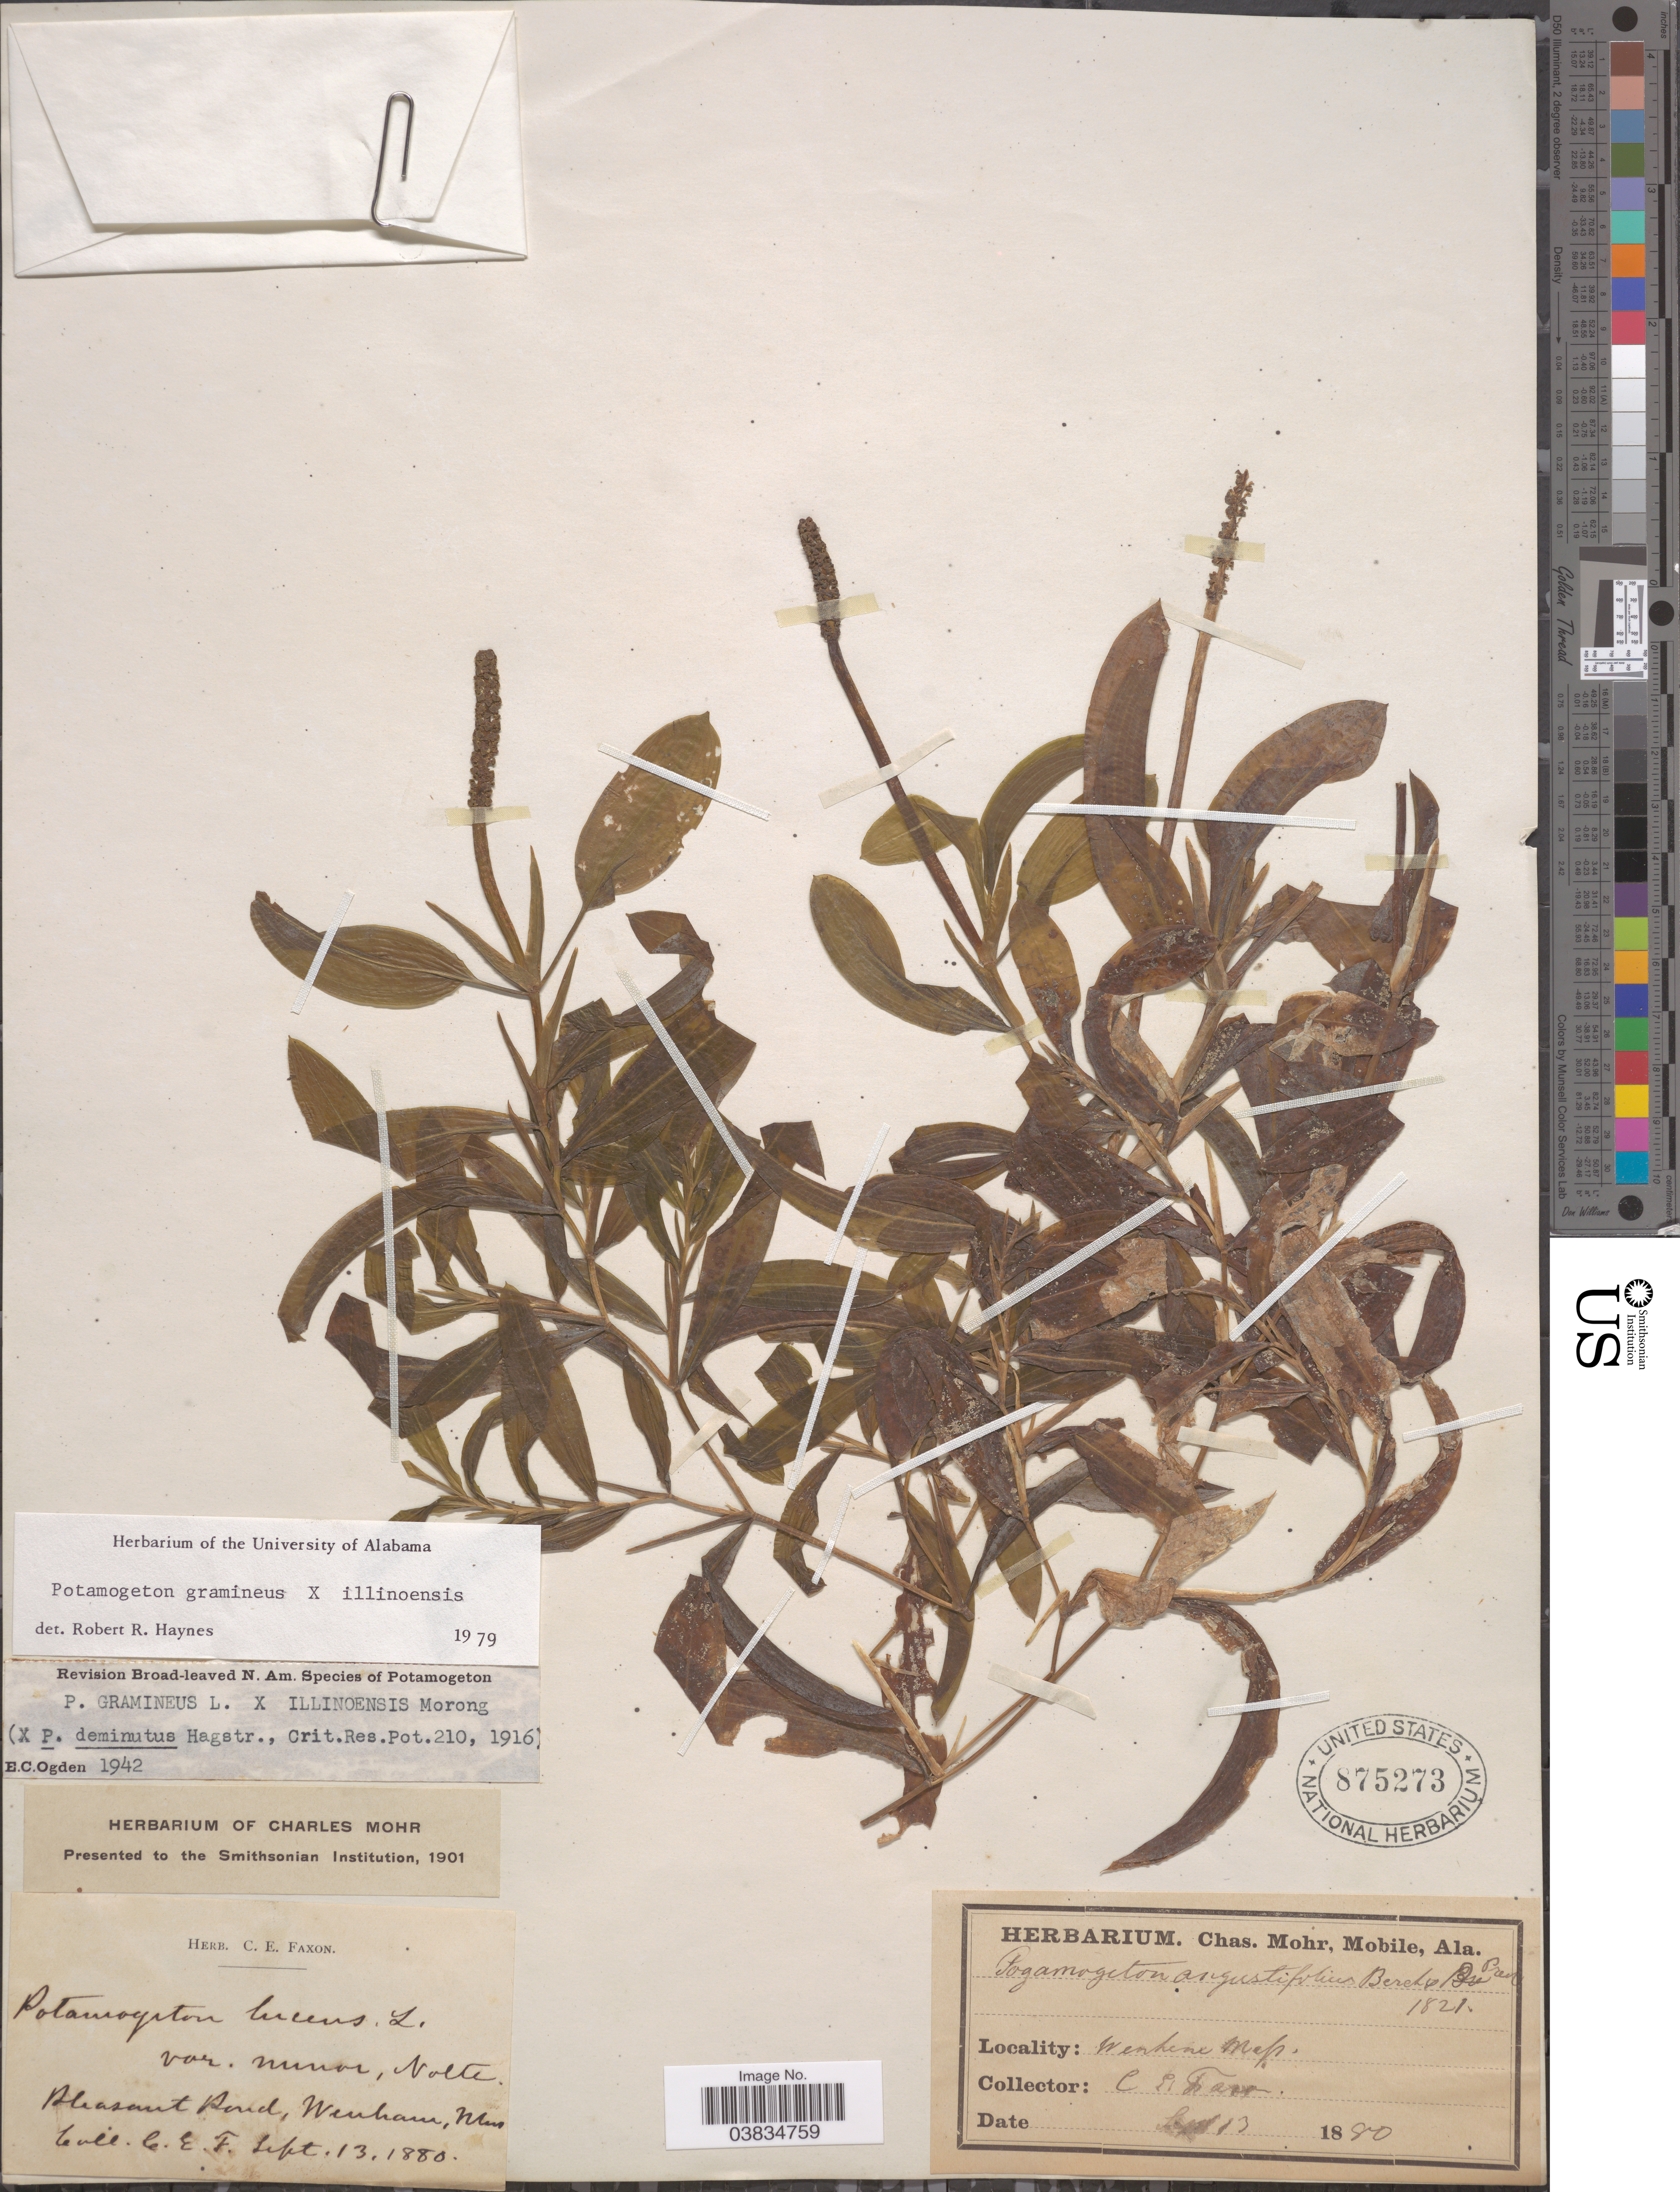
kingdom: Plantae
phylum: Tracheophyta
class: Liliopsida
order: Alismatales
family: Potamogetonaceae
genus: Potamogeton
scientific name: Potamogeton gramineus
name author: L.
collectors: C. Faxon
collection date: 1880-09-13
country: United States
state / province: Massachusetts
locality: Pleasant Pond. Wenham.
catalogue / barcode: US 875273